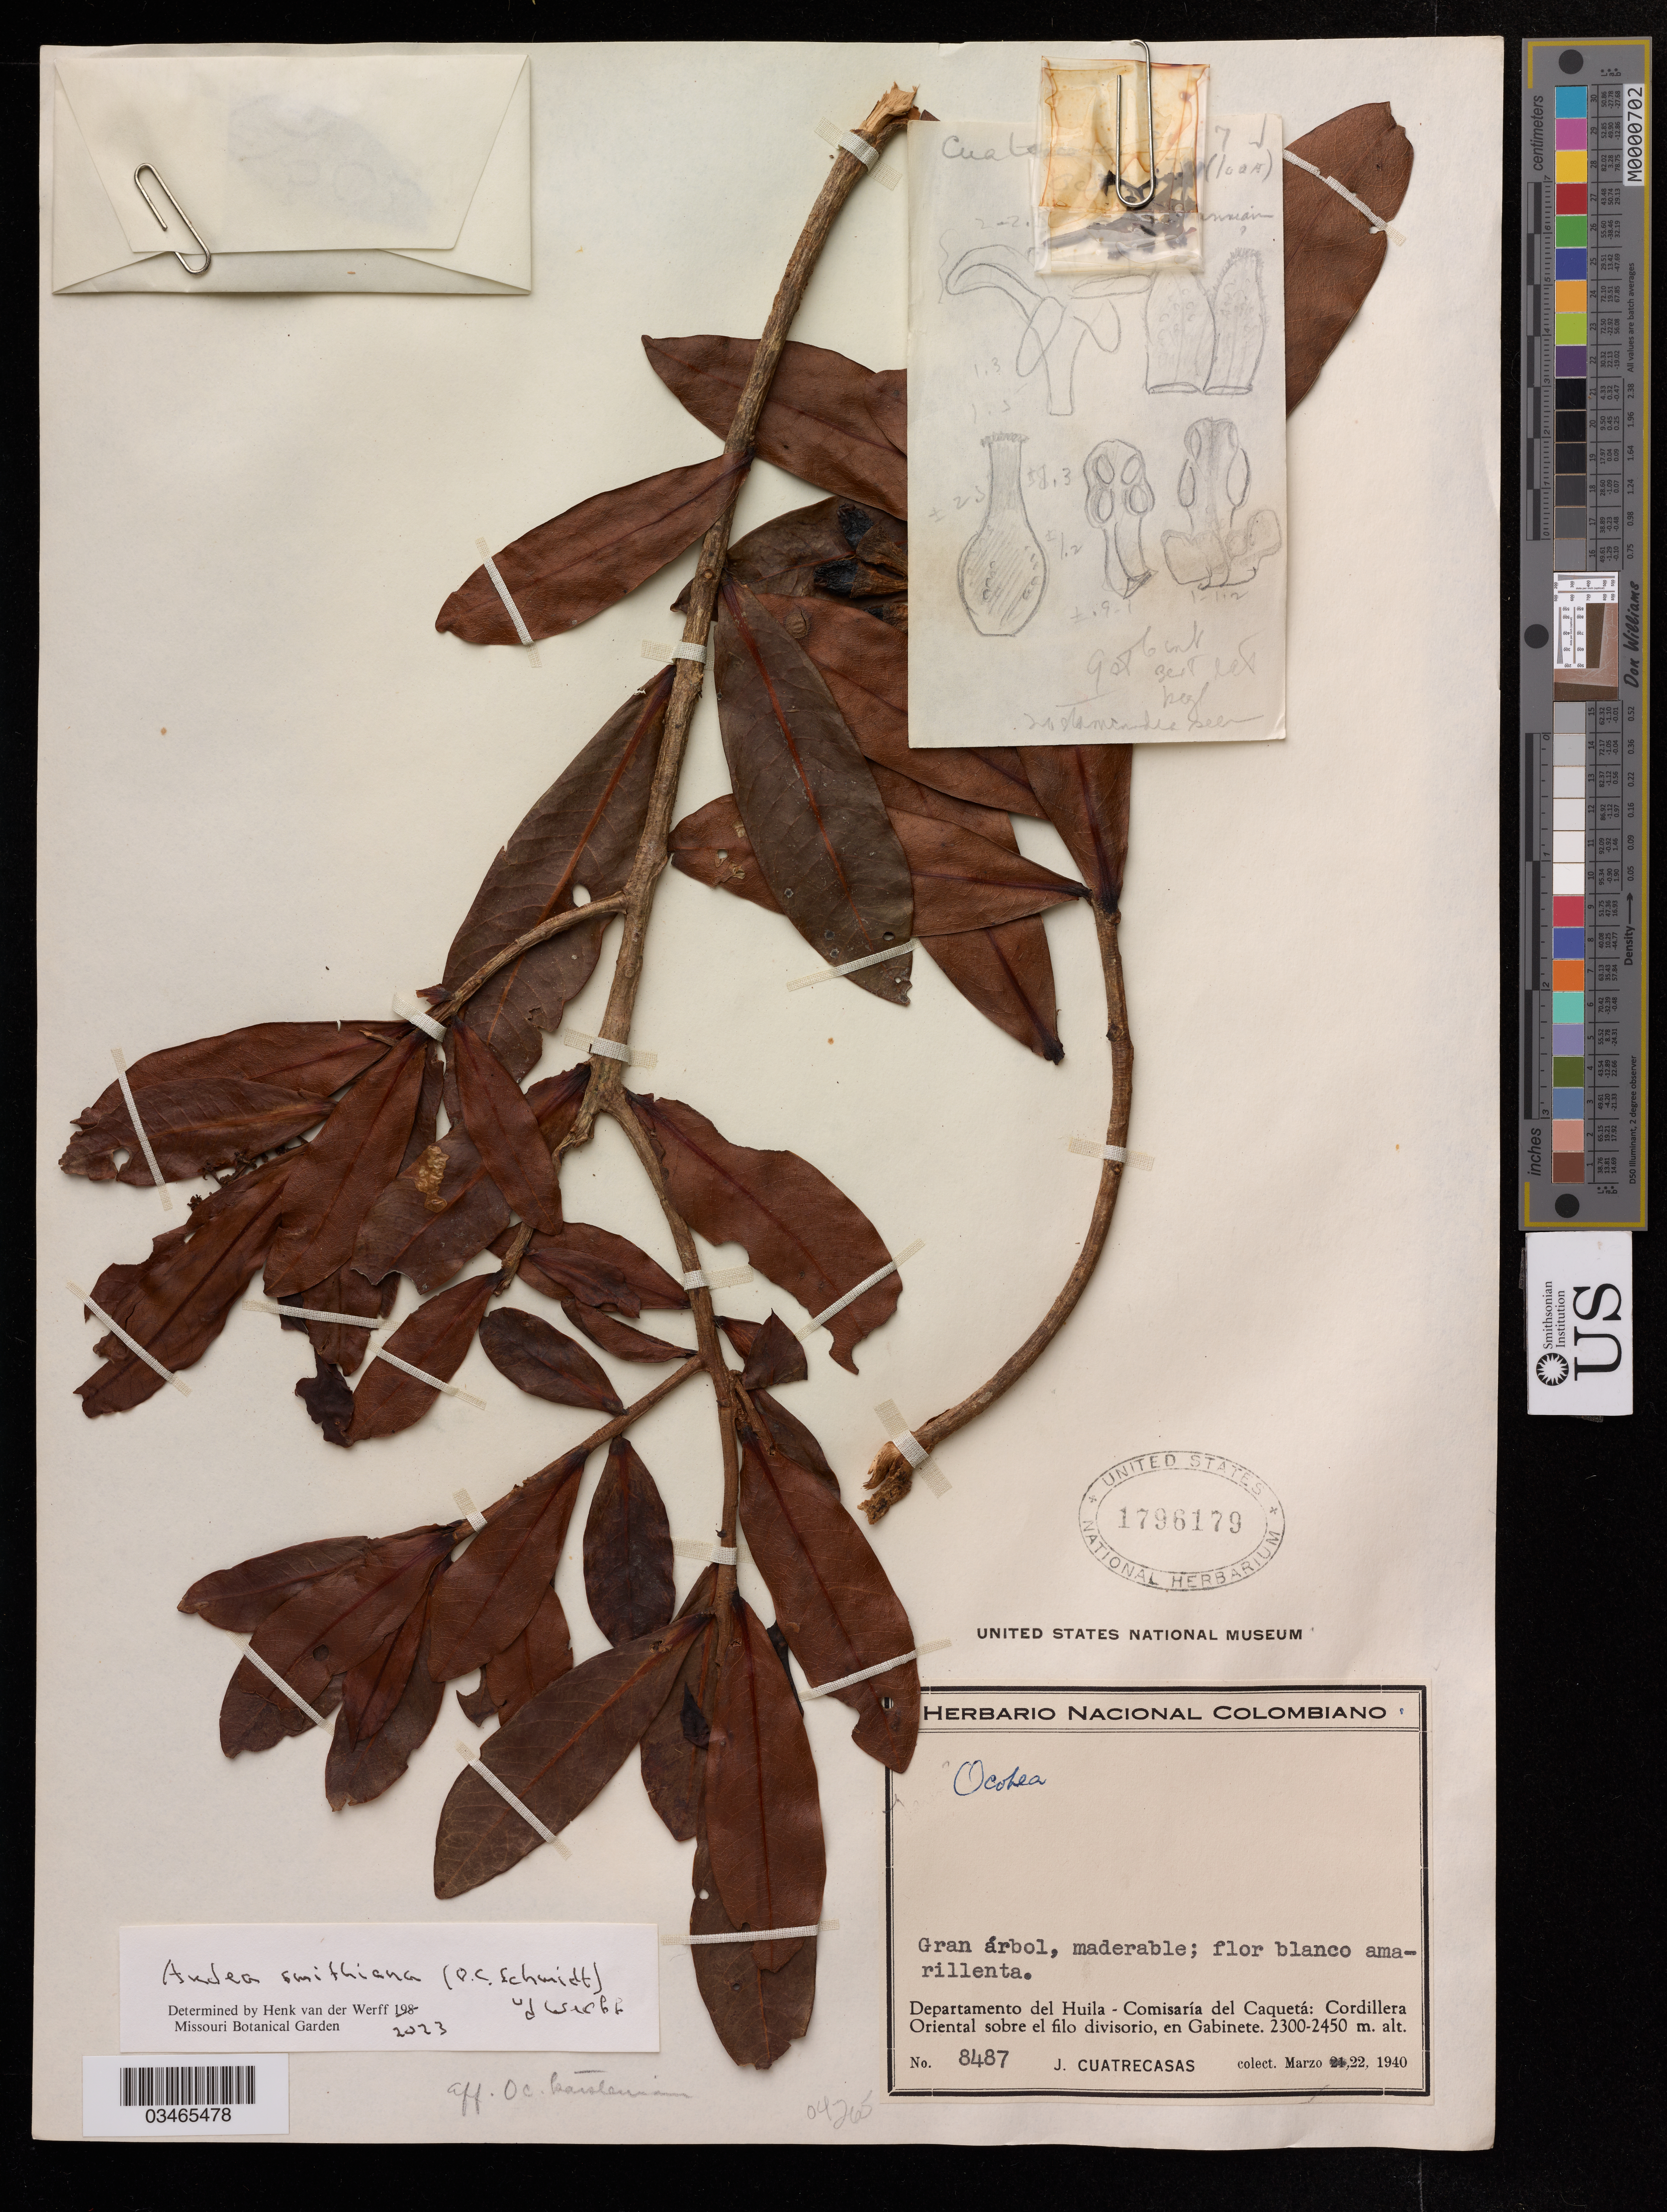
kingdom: Plantae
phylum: Tracheophyta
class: Magnoliopsida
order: Laurales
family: Lauraceae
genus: Ocotea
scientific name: Ocotea sp.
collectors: J. Cuatrecasas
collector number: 8487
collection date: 1940-03-22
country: Paraguay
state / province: Cordillera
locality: Comisaria del Caquetá: Cordillera Oriental sobre el filo divisorio, en Gabinete.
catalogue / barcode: US 1796179